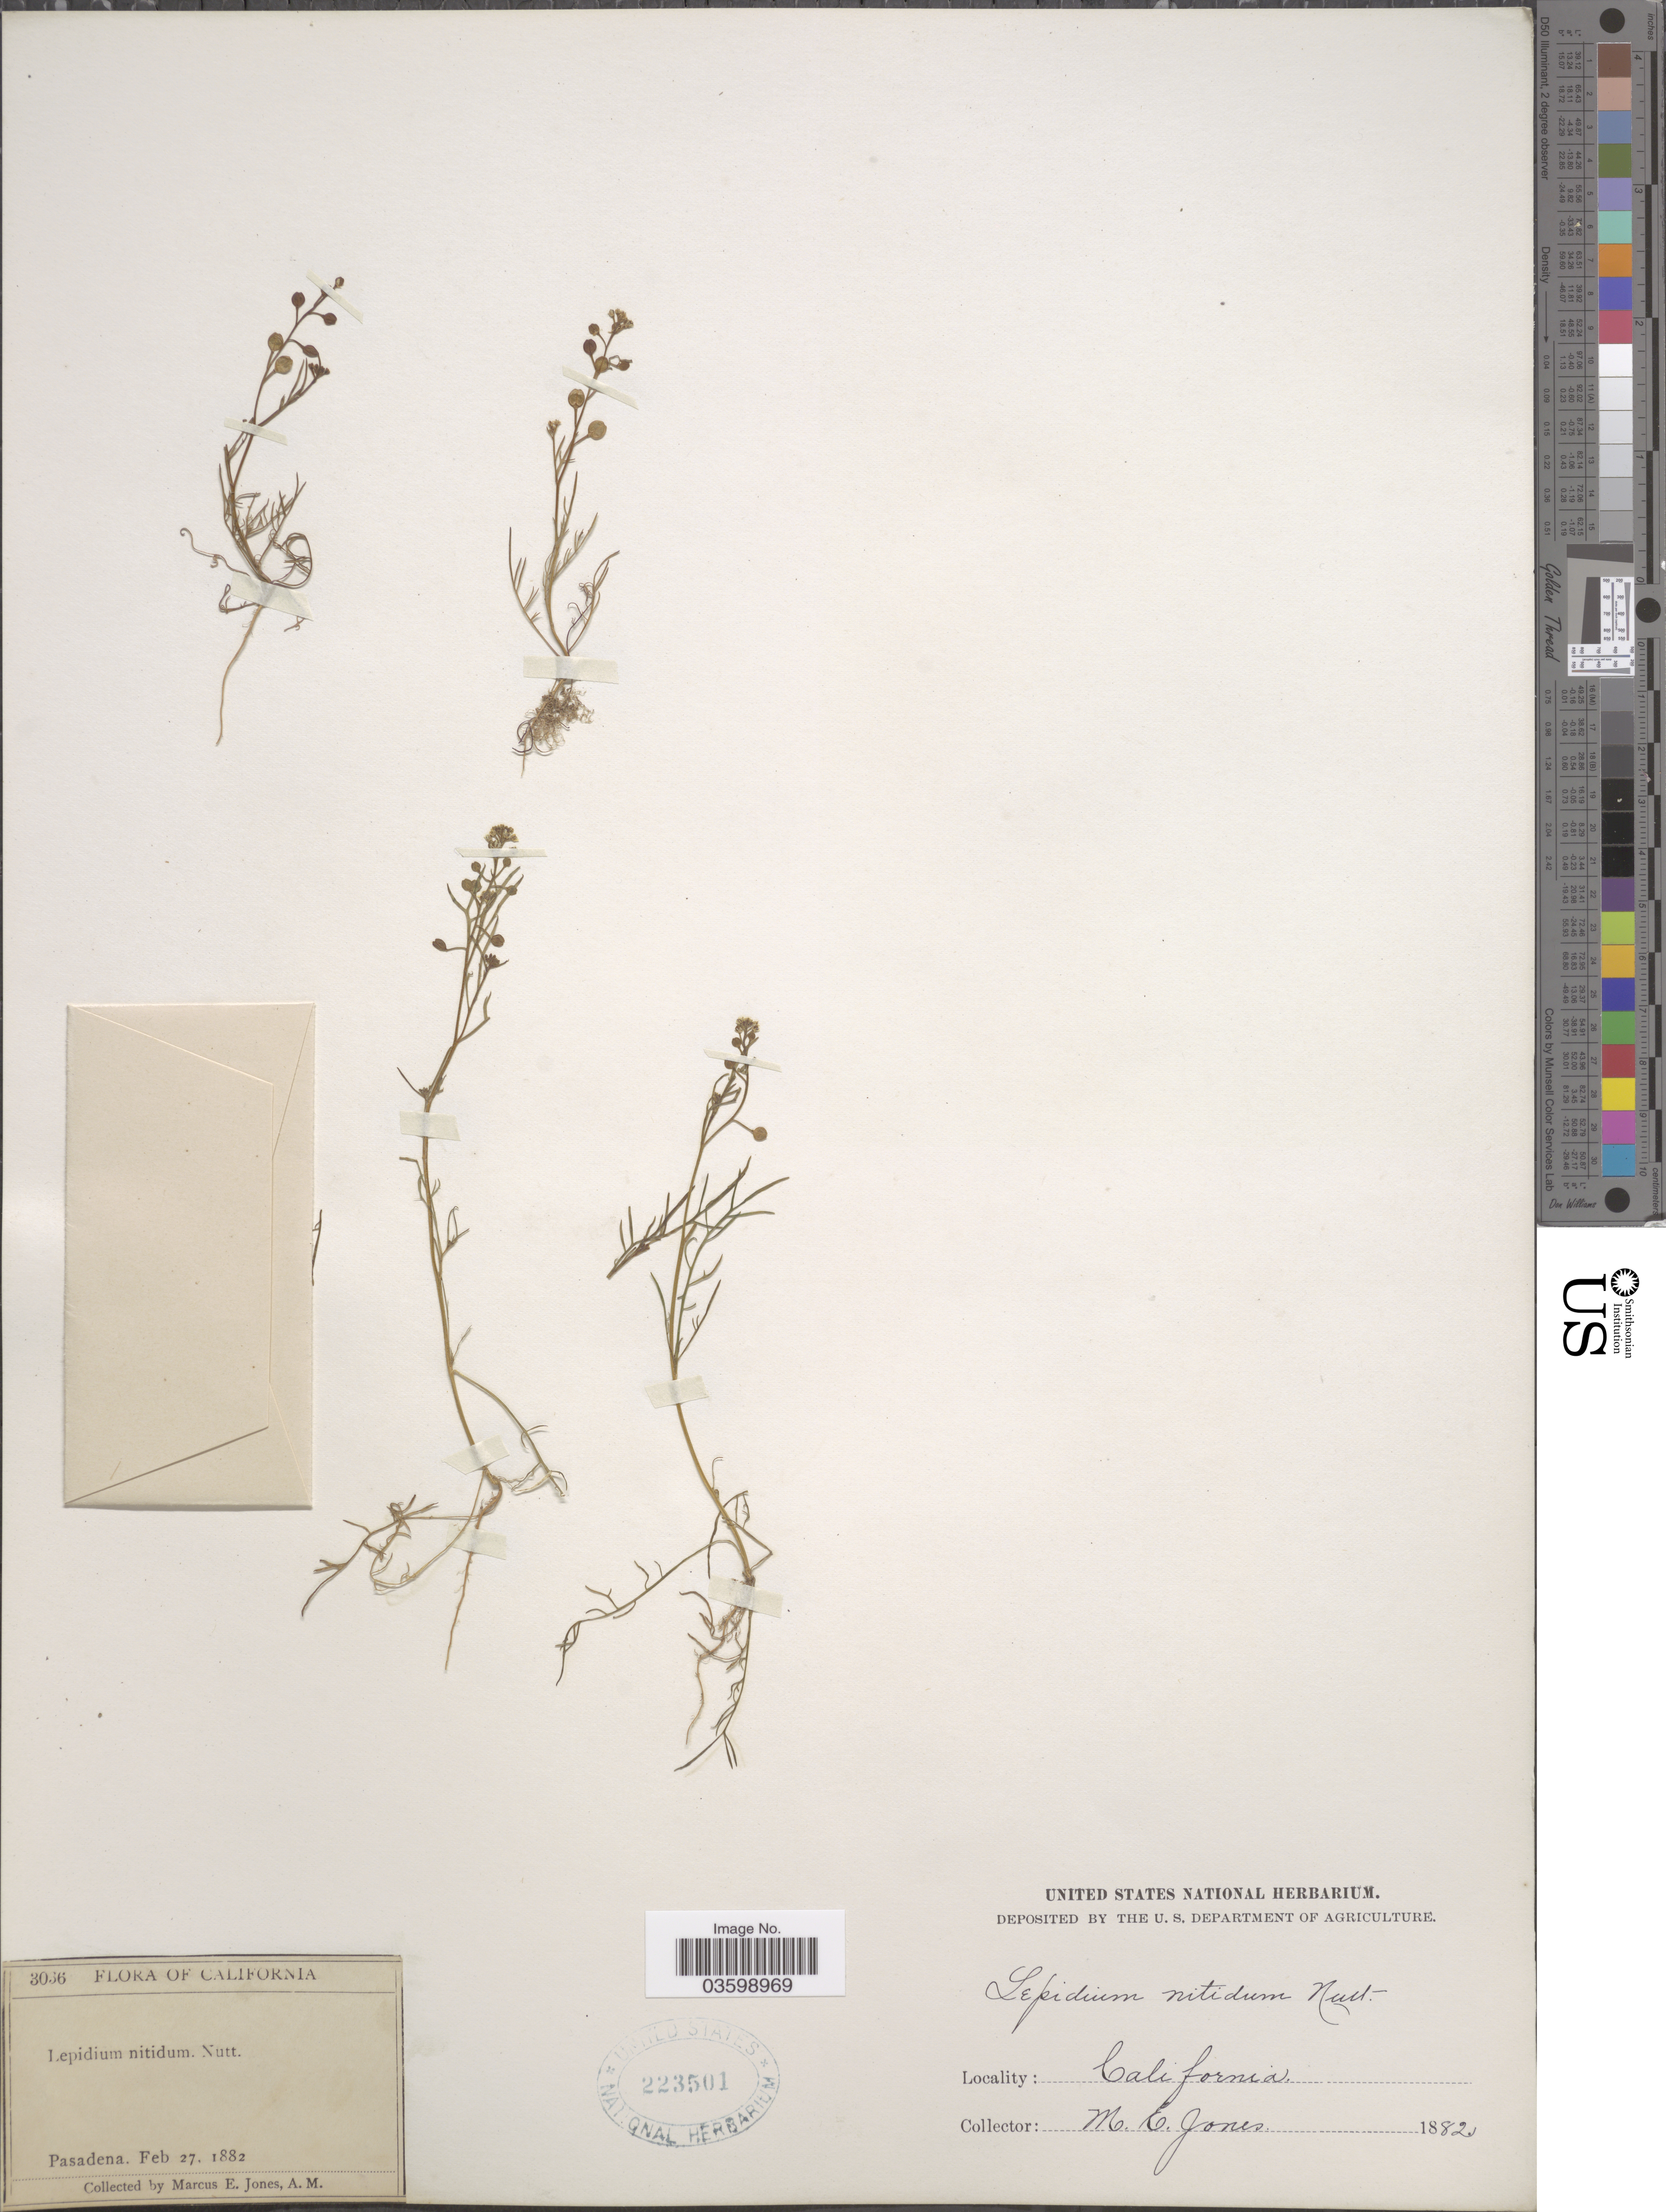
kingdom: Plantae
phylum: Tracheophyta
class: Magnoliopsida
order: Brassicales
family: Brassicaceae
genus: Lepidium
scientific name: Lepidium nitidum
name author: Nutt.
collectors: M. E. Jones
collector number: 3036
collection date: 1882-02-27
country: United States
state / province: California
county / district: Los Angeles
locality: Pasadena.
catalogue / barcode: US 223501